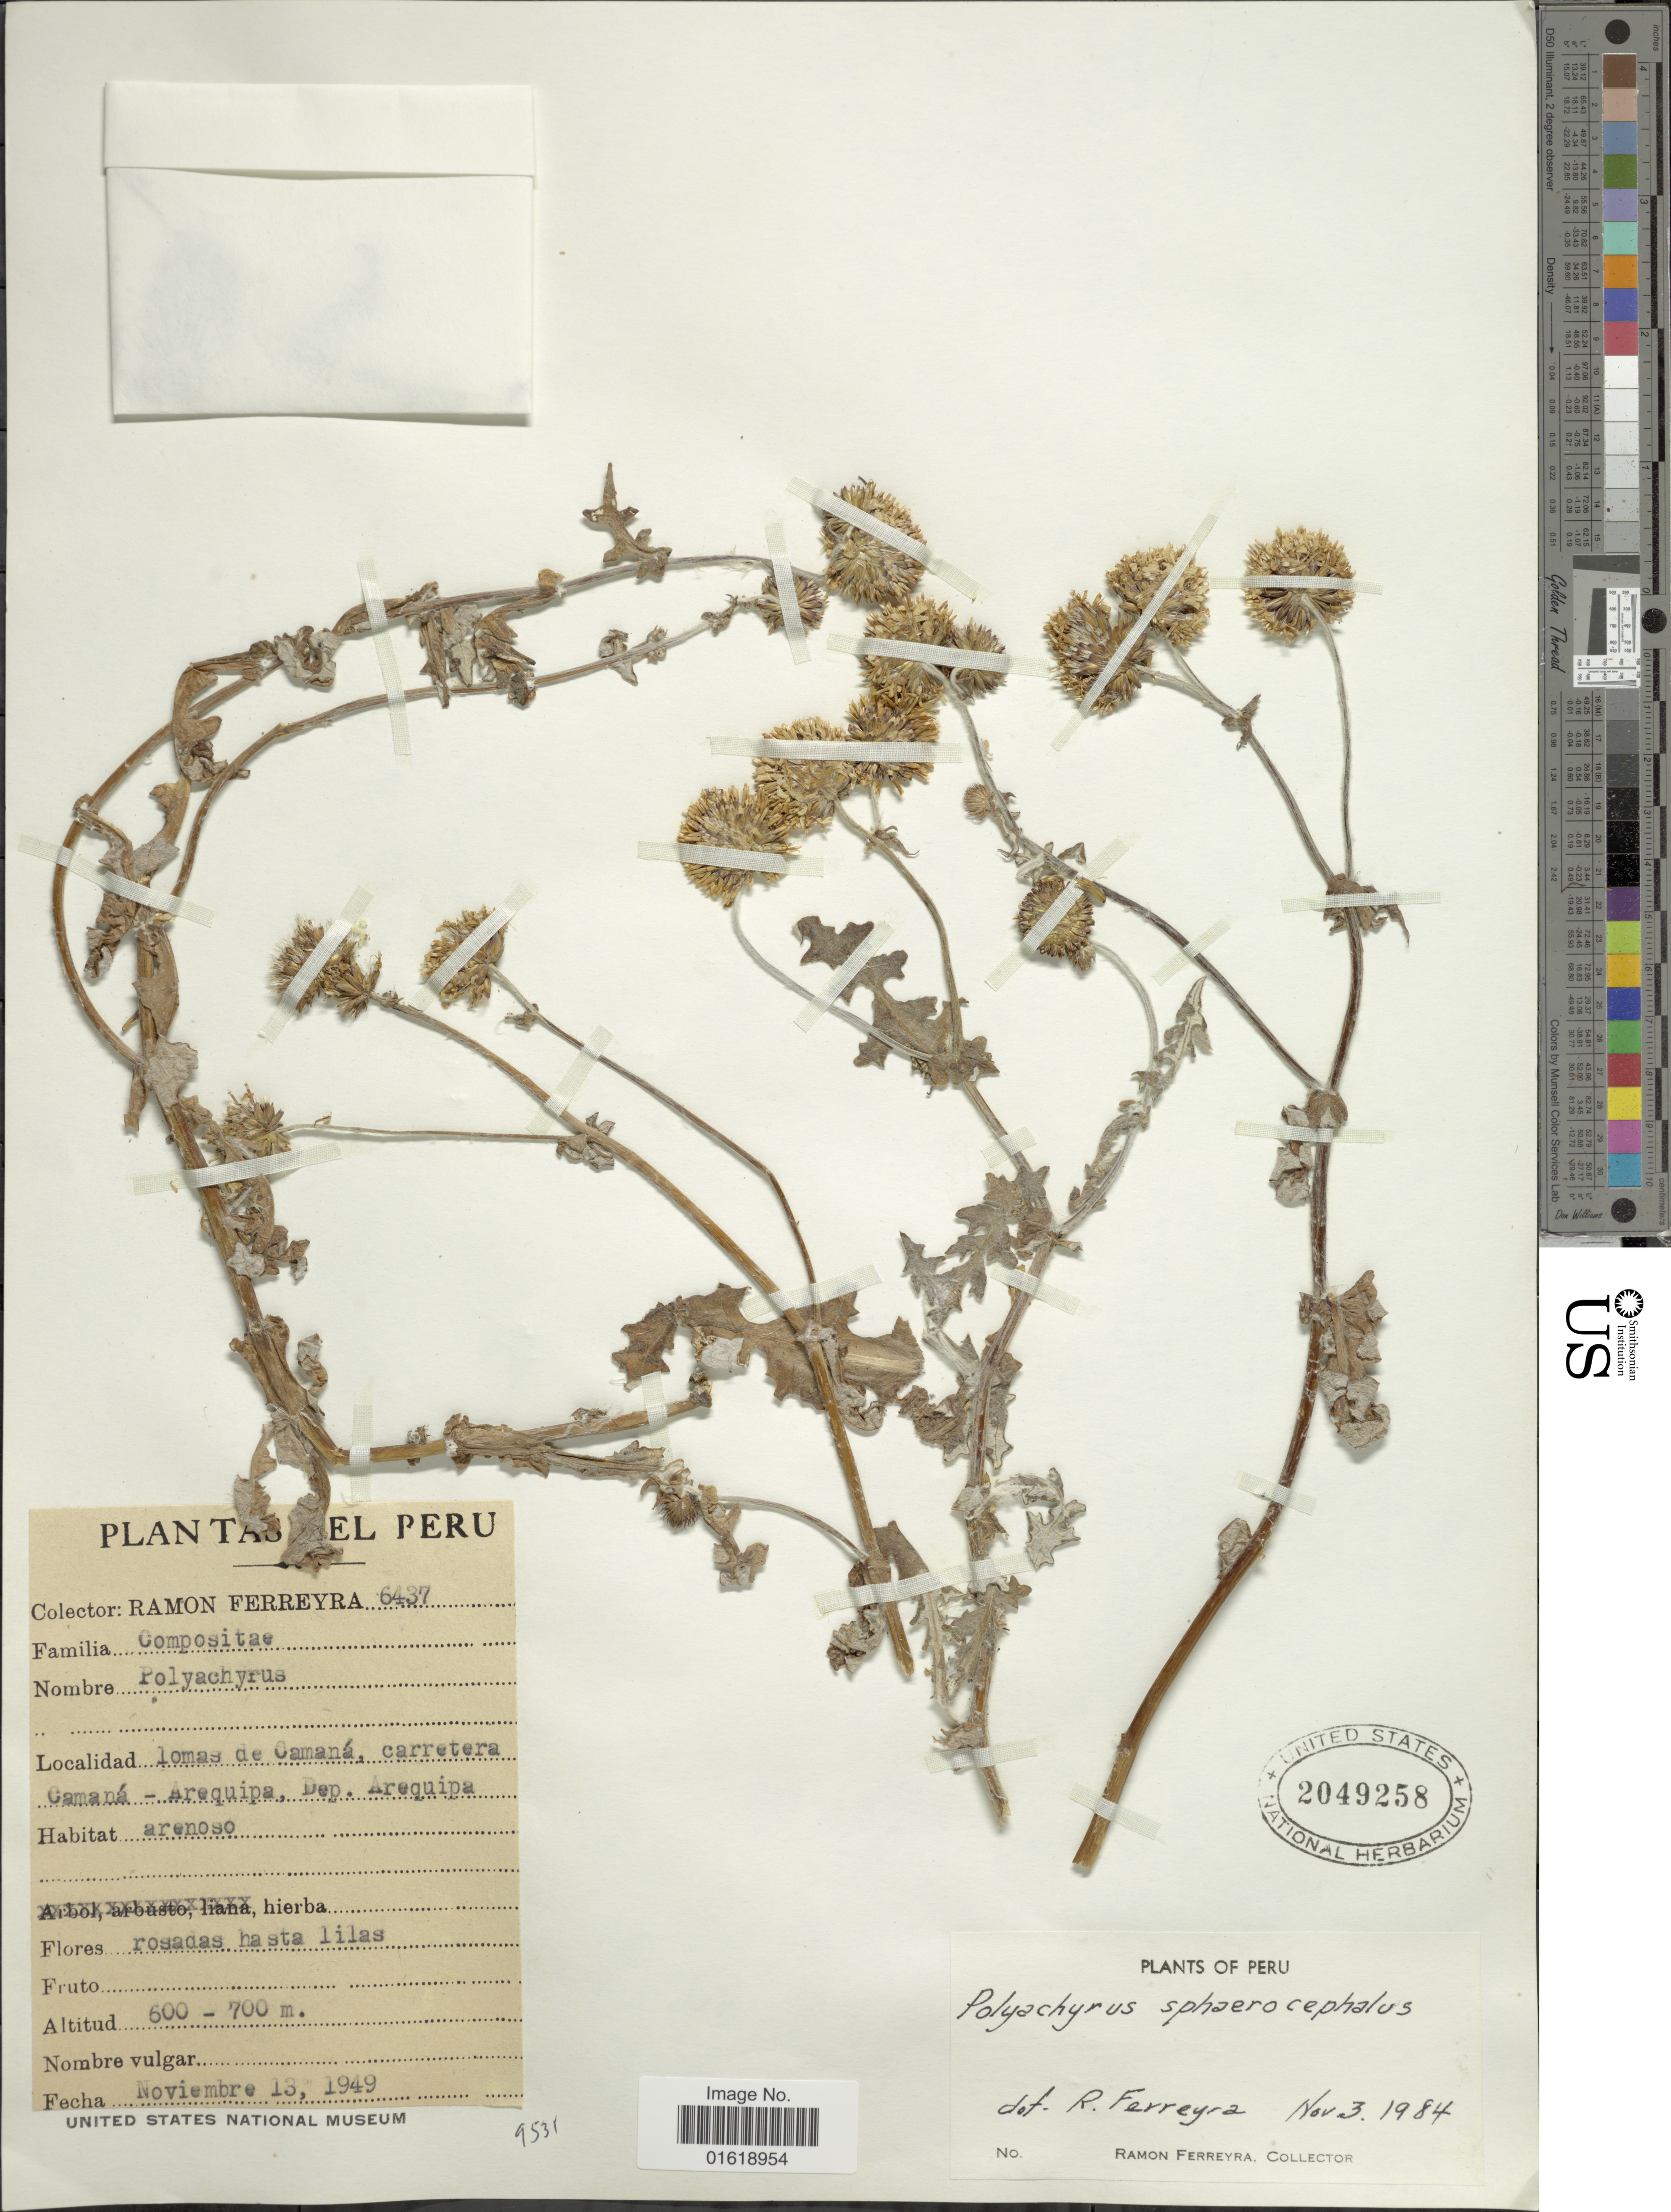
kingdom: Plantae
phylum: Tracheophyta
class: Magnoliopsida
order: Asterales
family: Asteraceae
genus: Polyachyrus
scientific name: Polyachyrus sphaerocephalus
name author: D. Don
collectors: R. A. Ferreyra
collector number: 6437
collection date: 1949-11-13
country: Peru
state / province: Arequipa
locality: Lomas de Camaná, carretera Camaná - Arequipa, Dep. Arequipa.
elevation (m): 600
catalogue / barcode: US 2049258